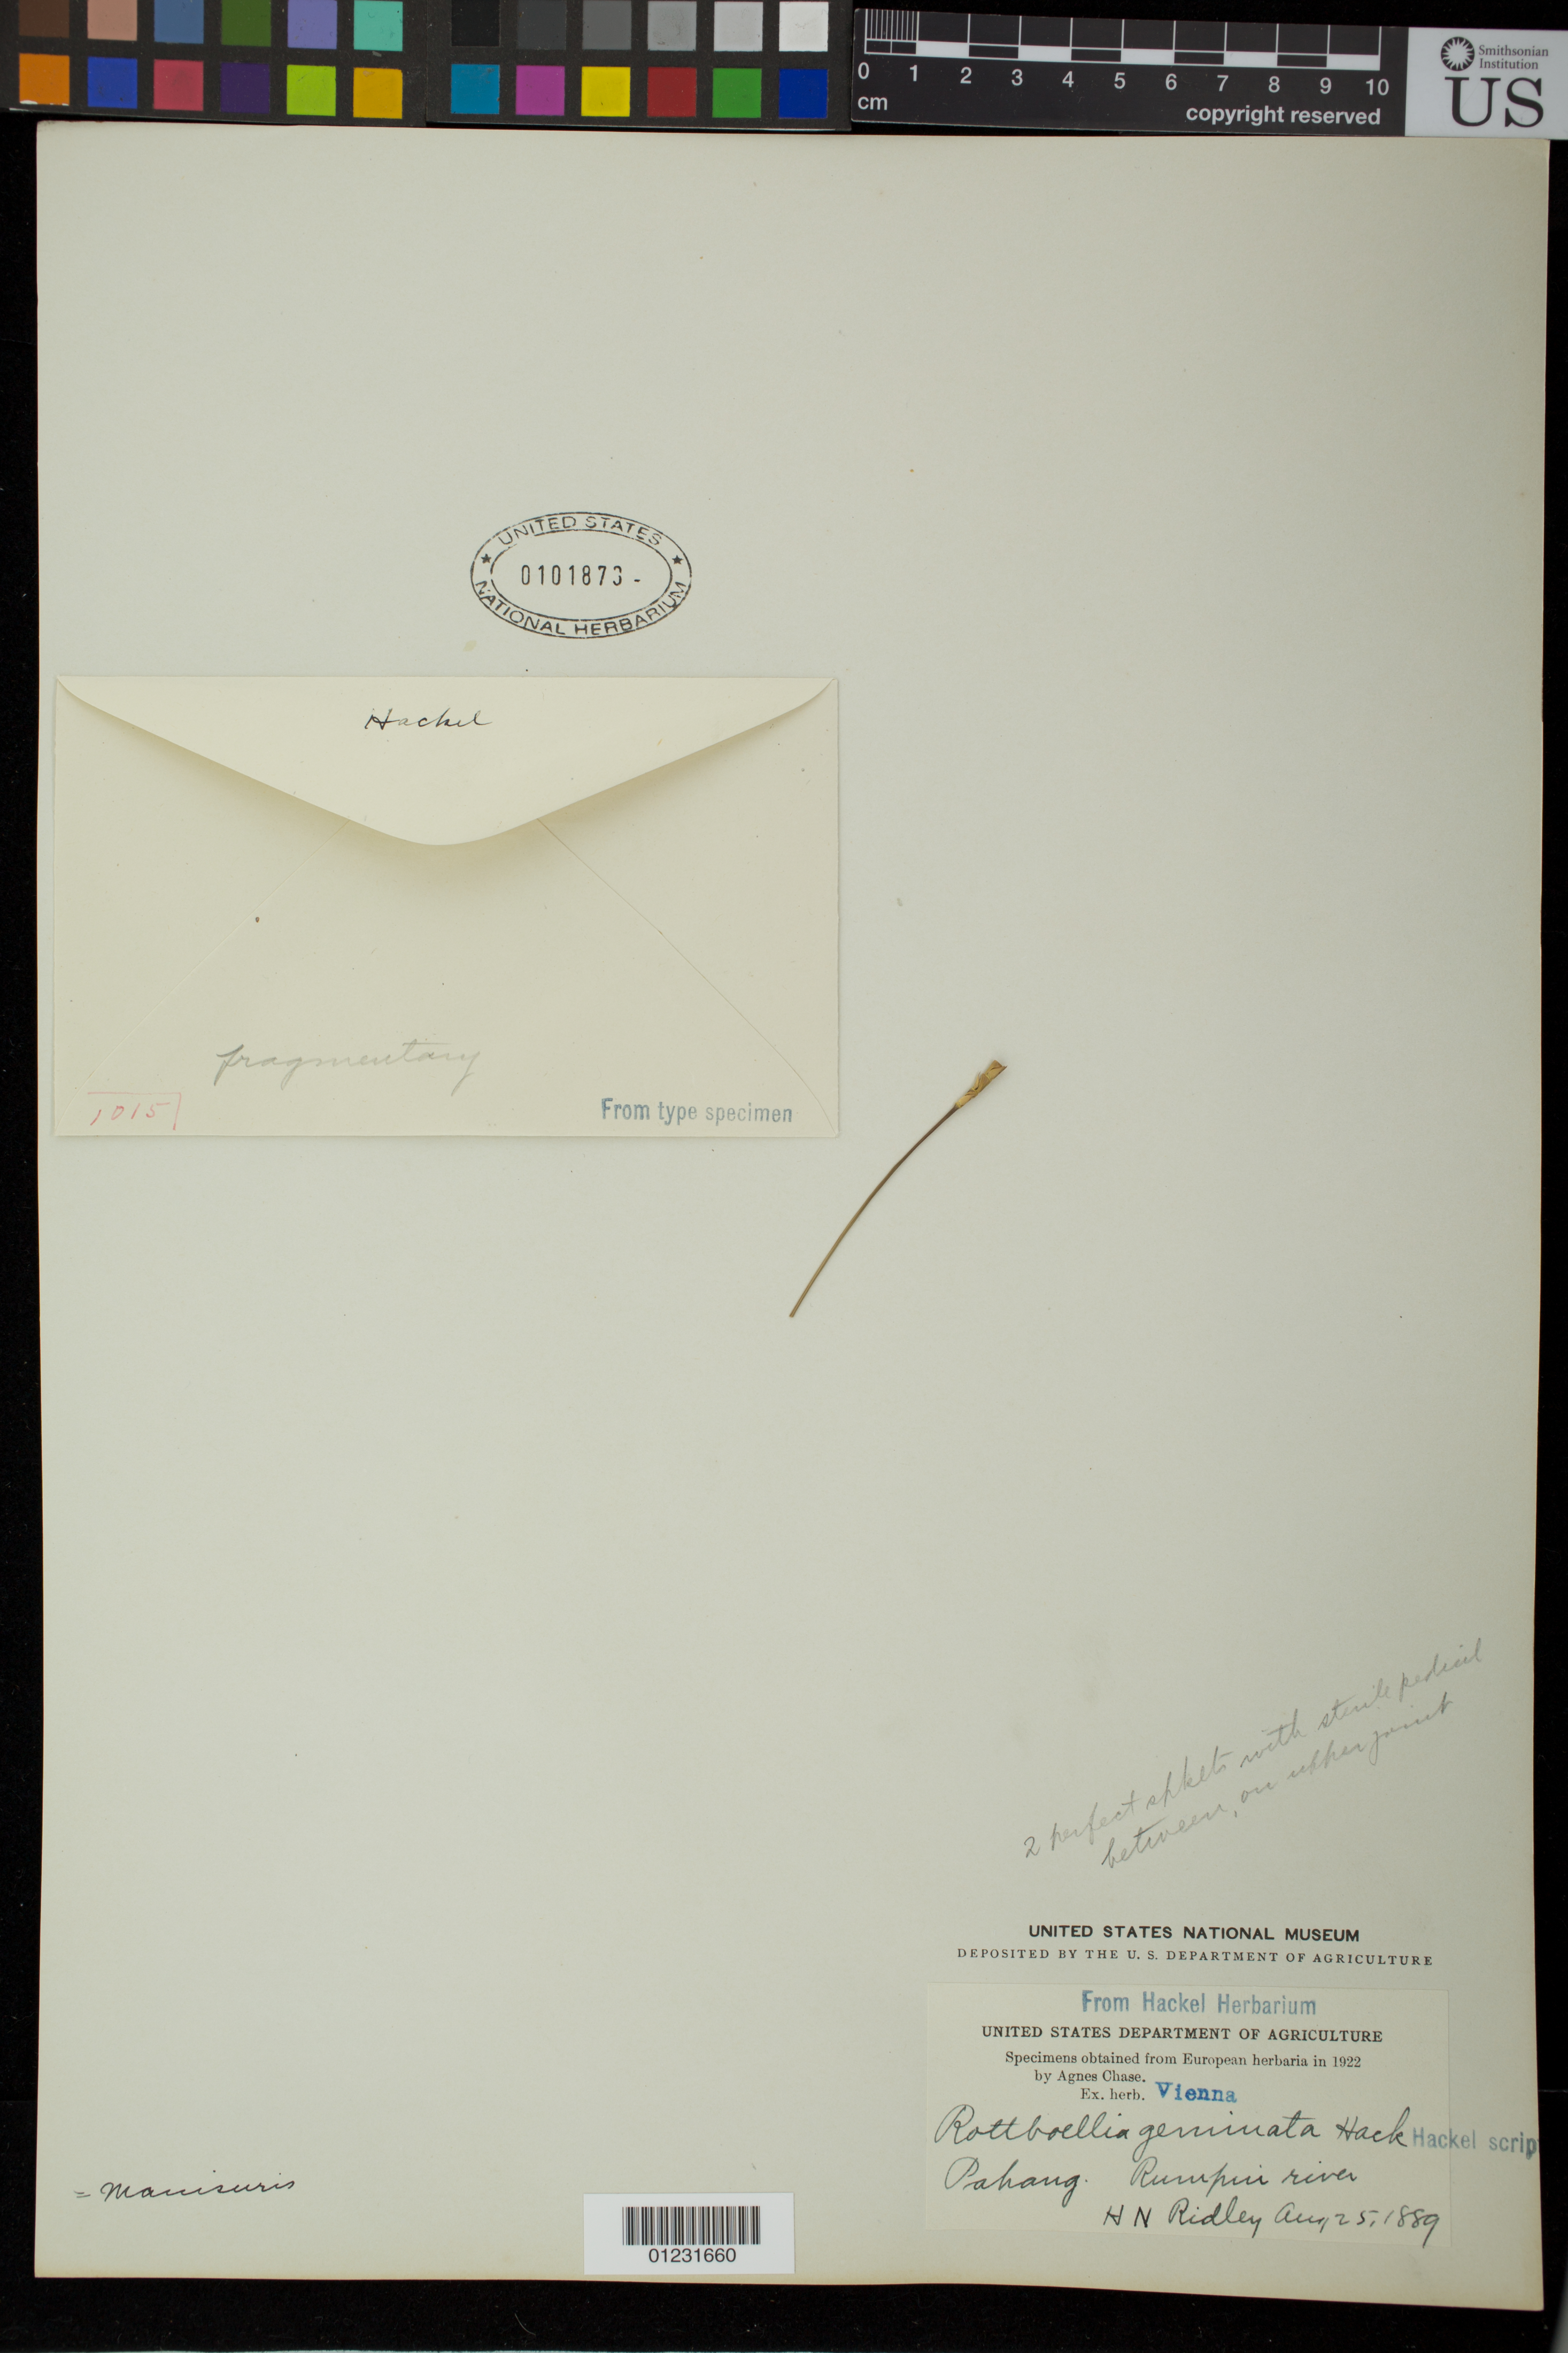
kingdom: Plantae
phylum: Tracheophyta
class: Liliopsida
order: Poales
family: Poaceae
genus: Rottboellia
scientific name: Rottboellia geminata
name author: Hack.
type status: Type Collection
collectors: H. N. Ridley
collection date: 1889-08-25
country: Malaysia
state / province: Pahang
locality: Pumpui River.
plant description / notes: Fragmentary material of type specimen ex herb. Vienna.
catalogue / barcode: US 101873